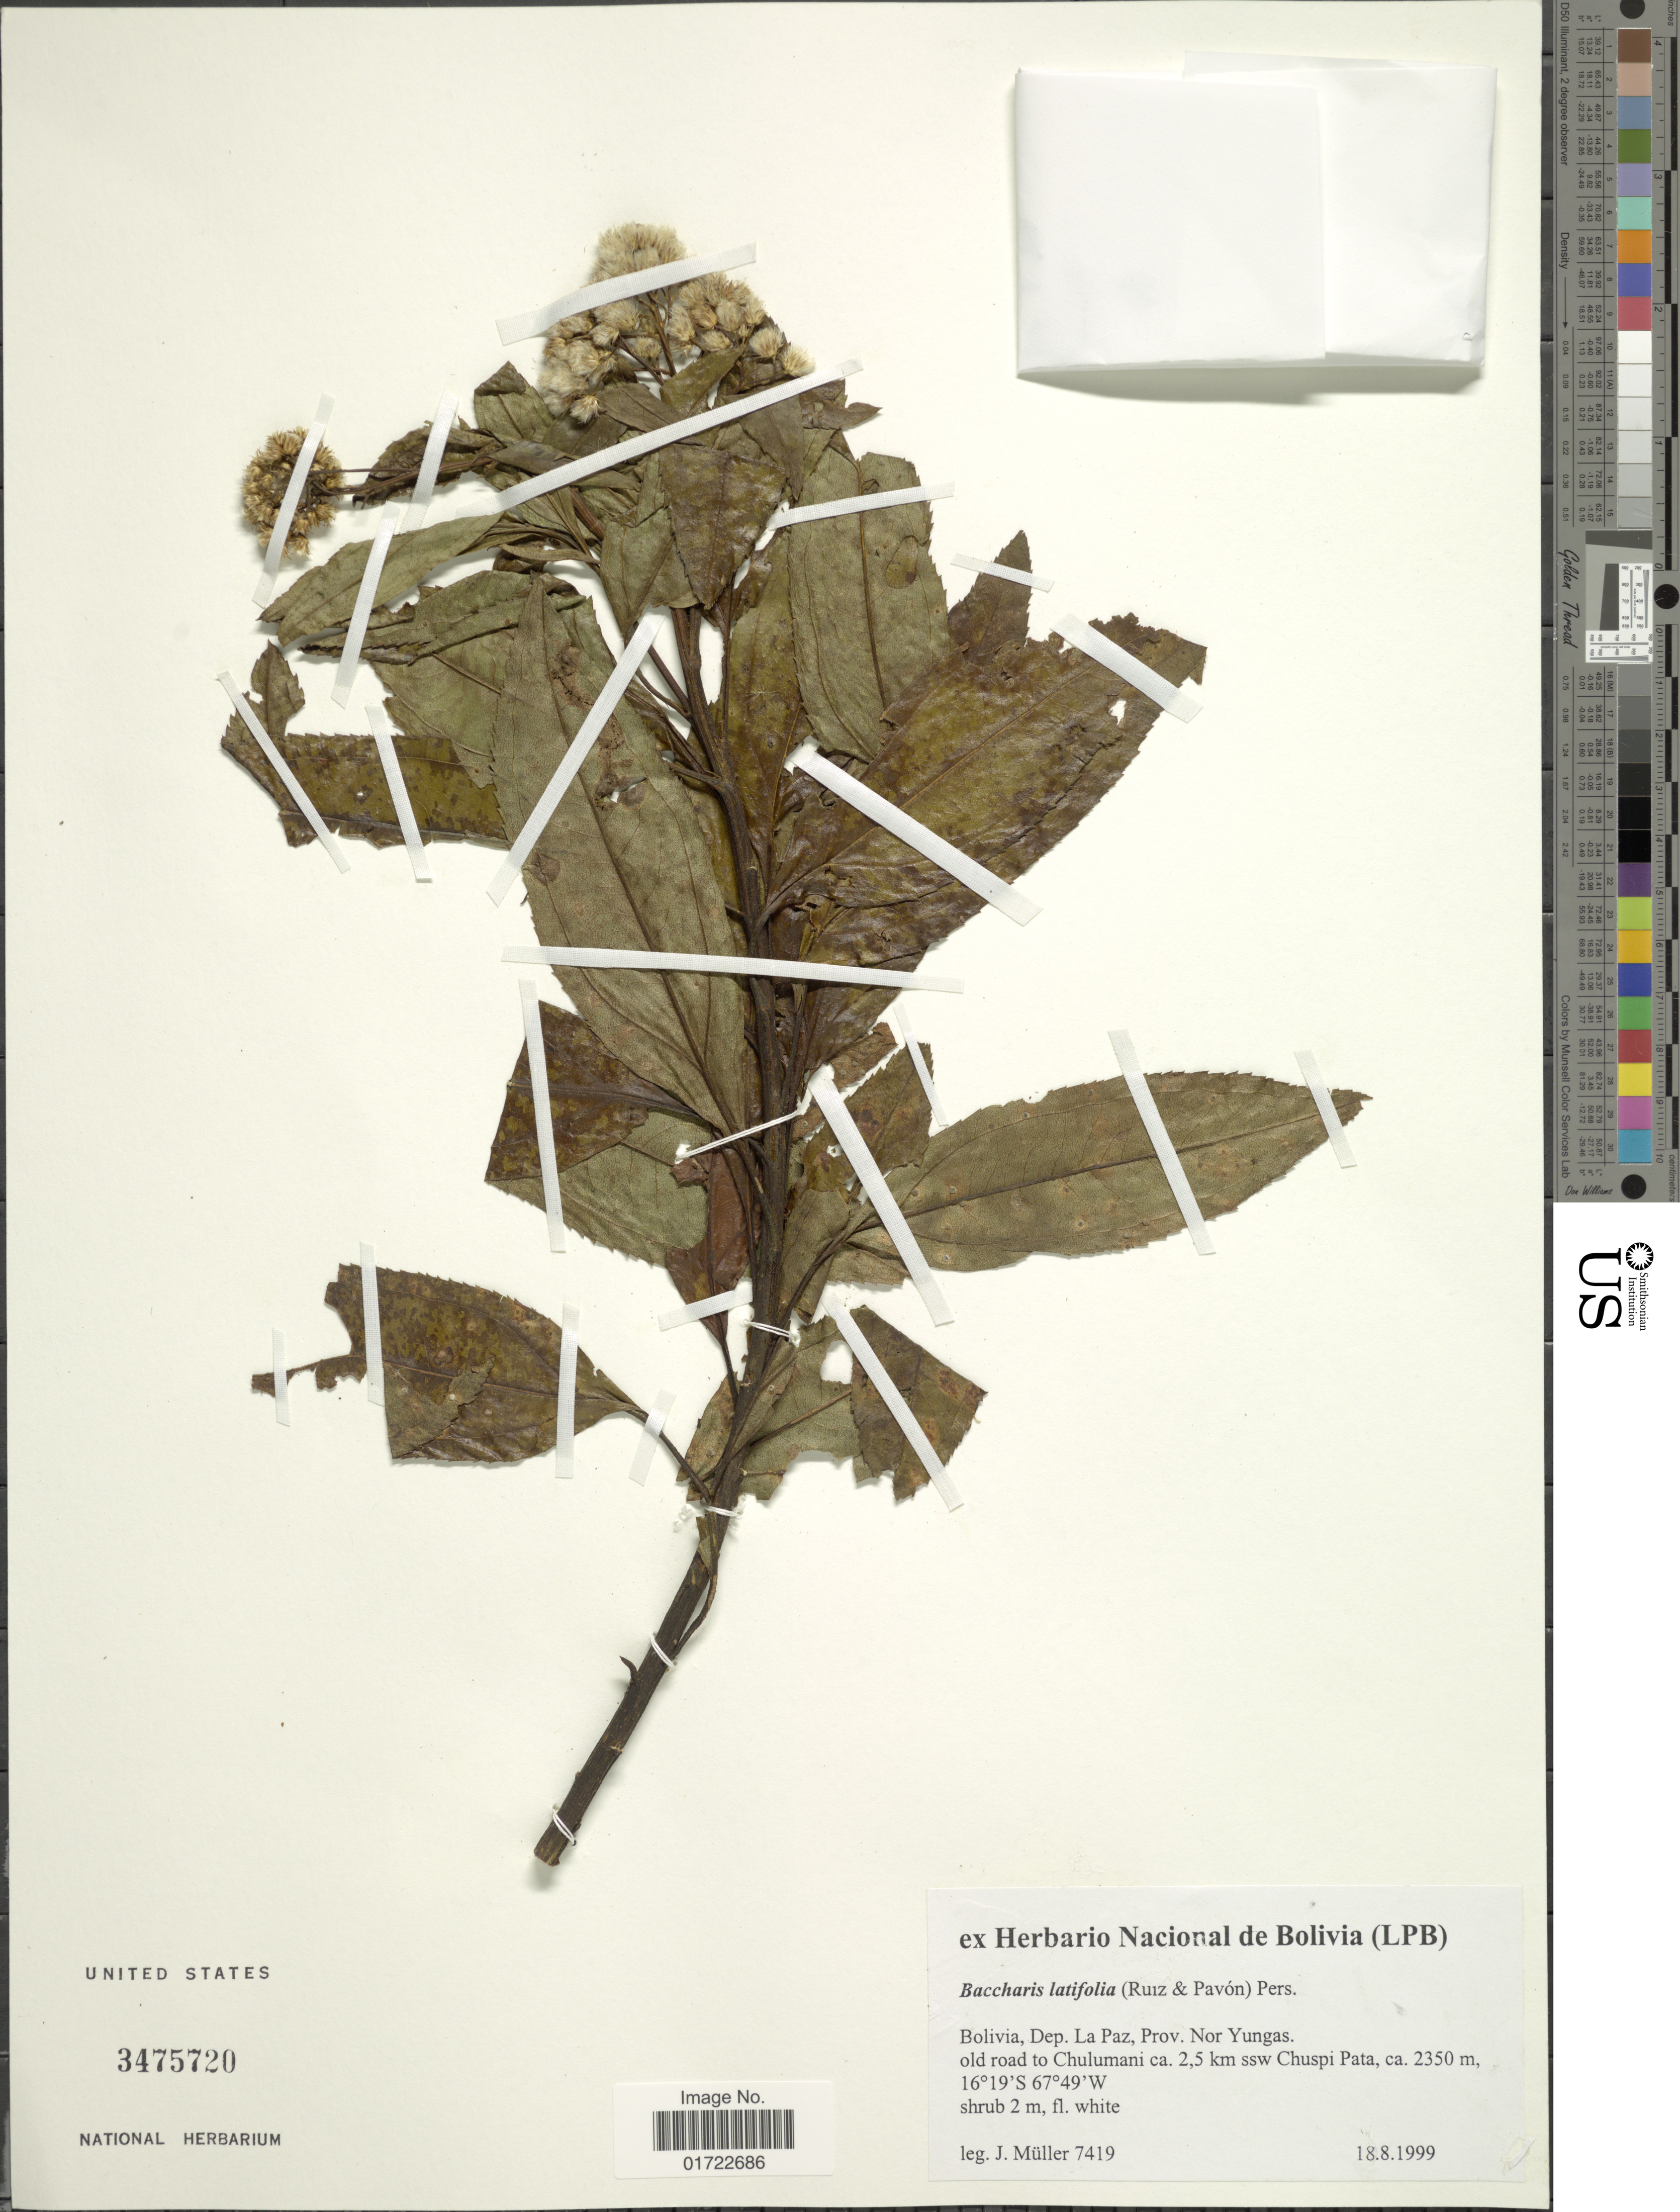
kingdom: Plantae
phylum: Tracheophyta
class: Magnoliopsida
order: Asterales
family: Asteraceae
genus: Baccharis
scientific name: Baccharis latifolia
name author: (Ruiz & Pav.) Pers.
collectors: J. Müller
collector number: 7419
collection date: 1999-08-18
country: Bolivia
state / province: La Paz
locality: Dep. La Paz, Prov. Nor Yungas. old road to Chulumani ca. 2.5 km ssw Chuspi Pata.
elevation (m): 2350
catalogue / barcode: US 3475720